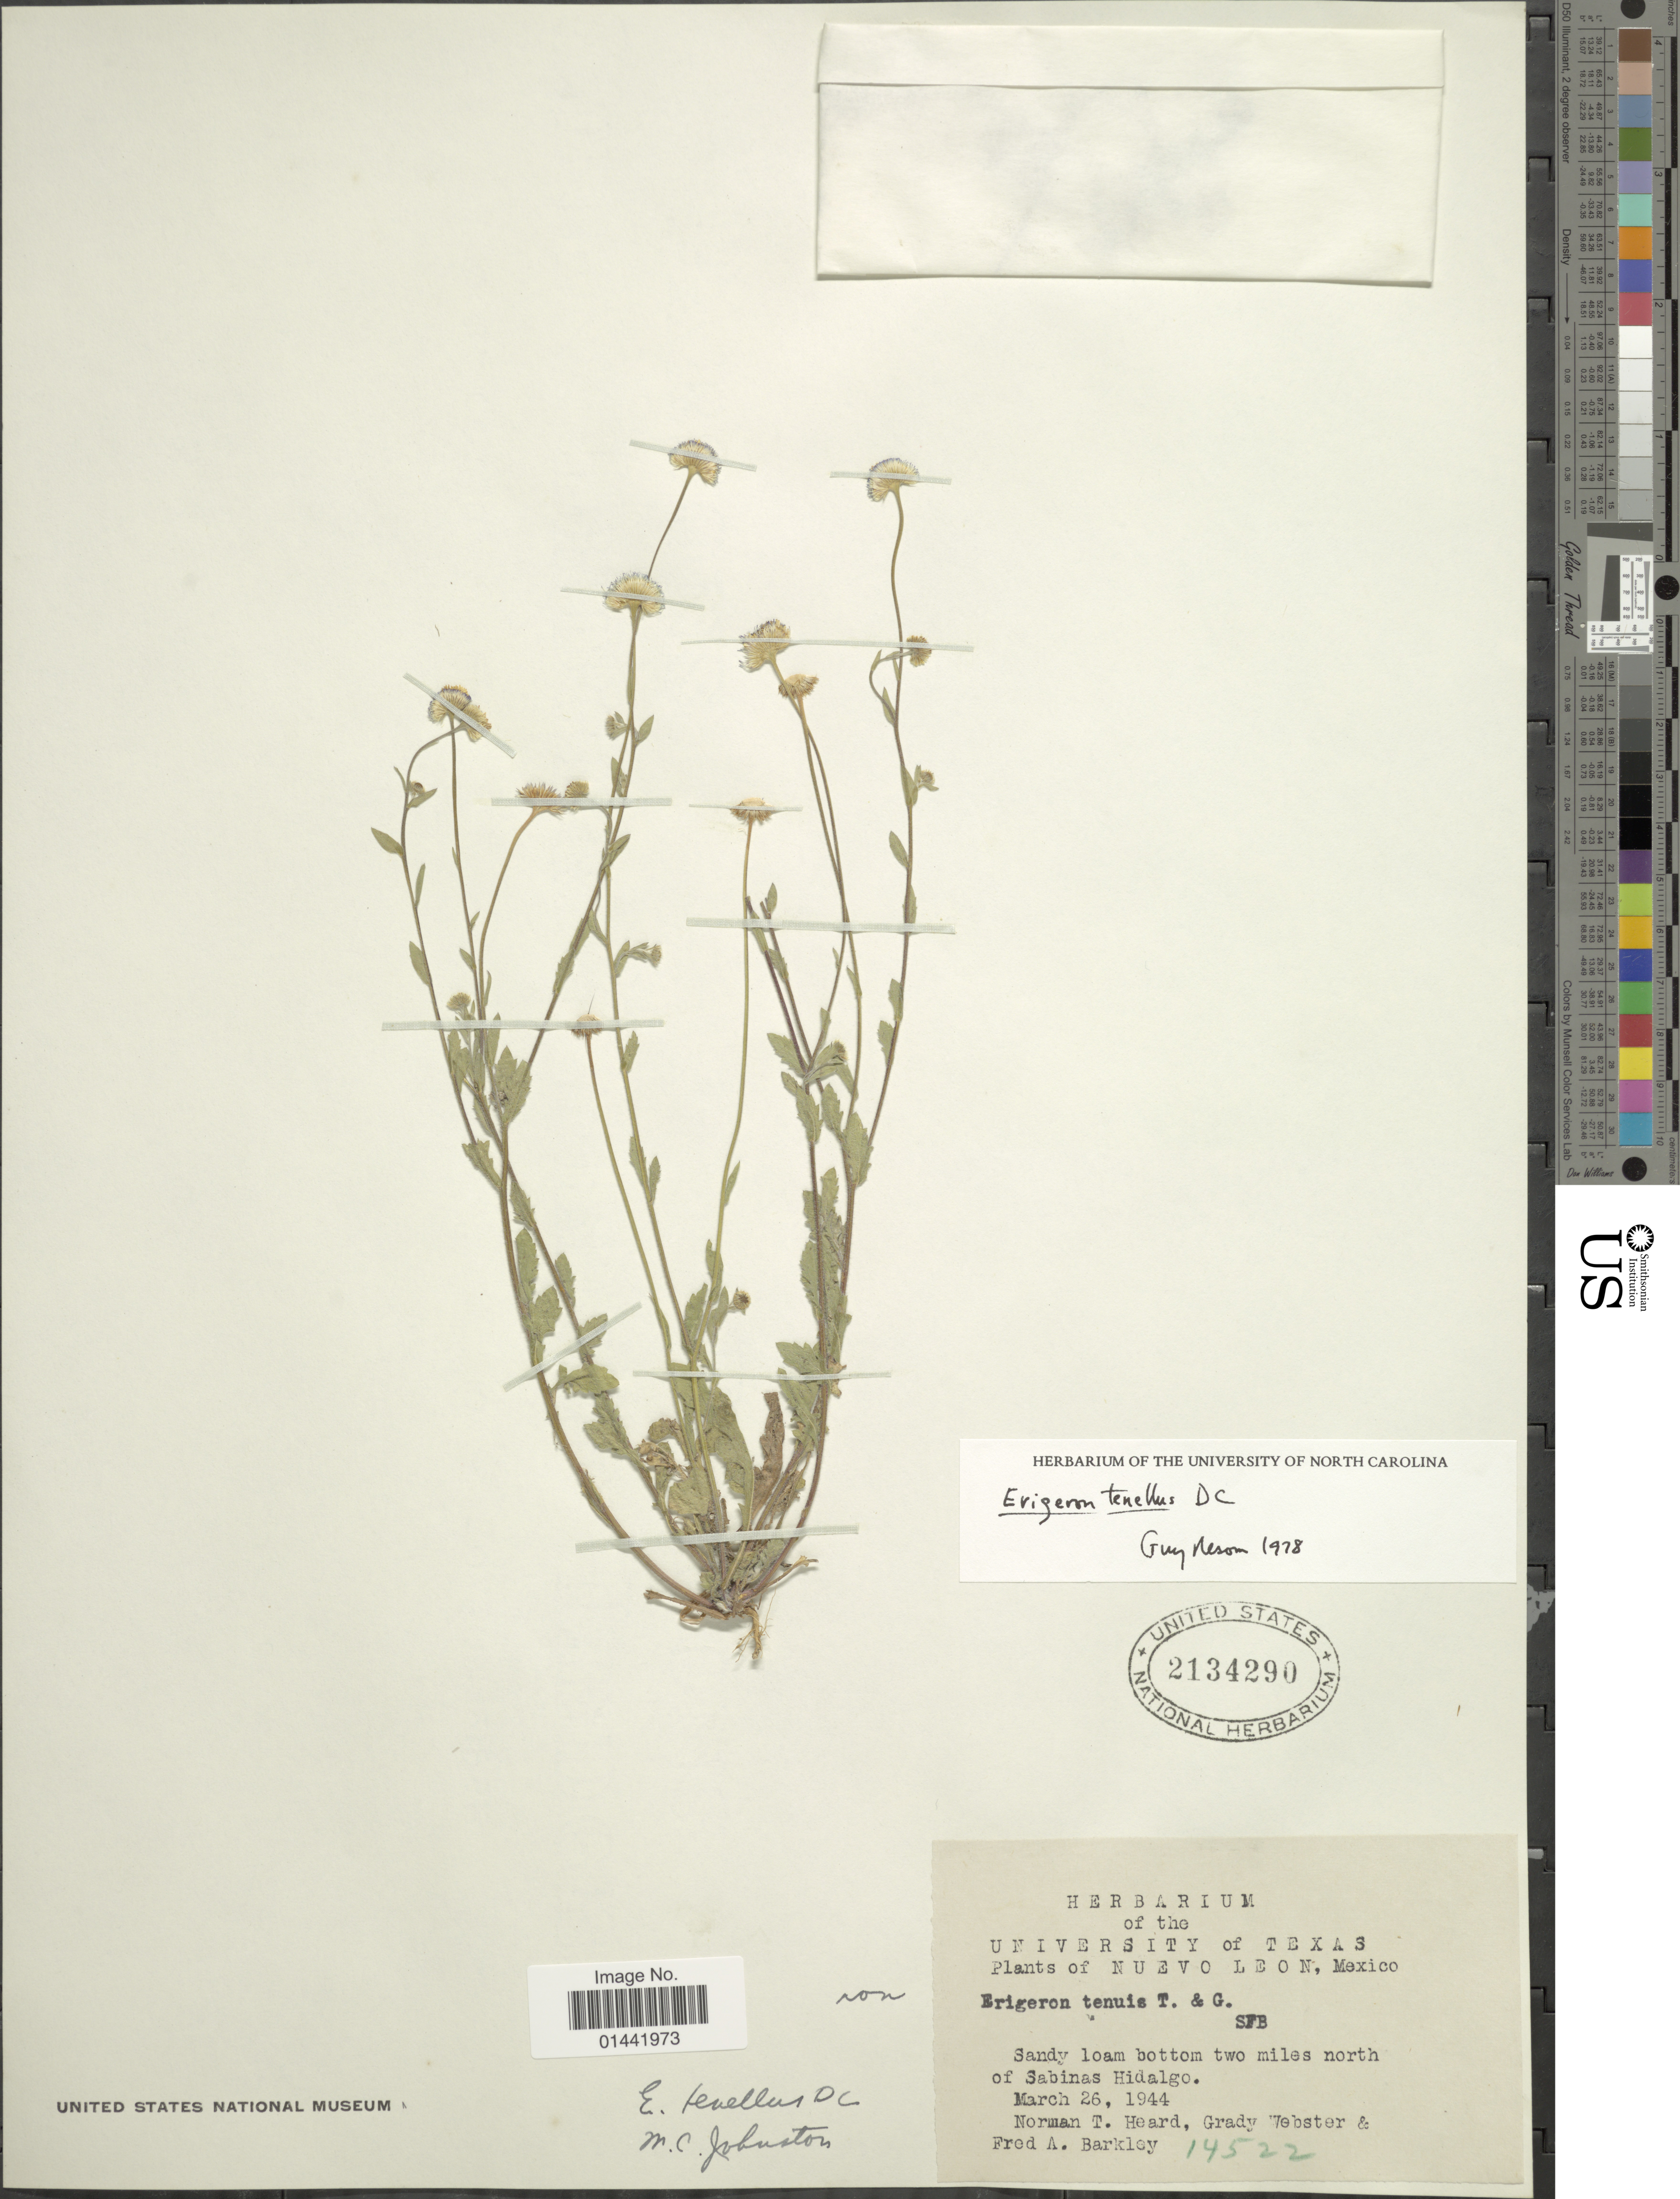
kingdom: Plantae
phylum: Tracheophyta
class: Magnoliopsida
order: Asterales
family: Asteraceae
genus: Erigeron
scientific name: Erigeron tenellus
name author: DC.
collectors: N. Heard, G. L. Webster & F. A. Barkley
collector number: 14522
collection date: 1944-03-26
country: Mexico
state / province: Nuevo León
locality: Sandy loam bottom two miles north of Sabinas Hidalgo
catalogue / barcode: US 2134290